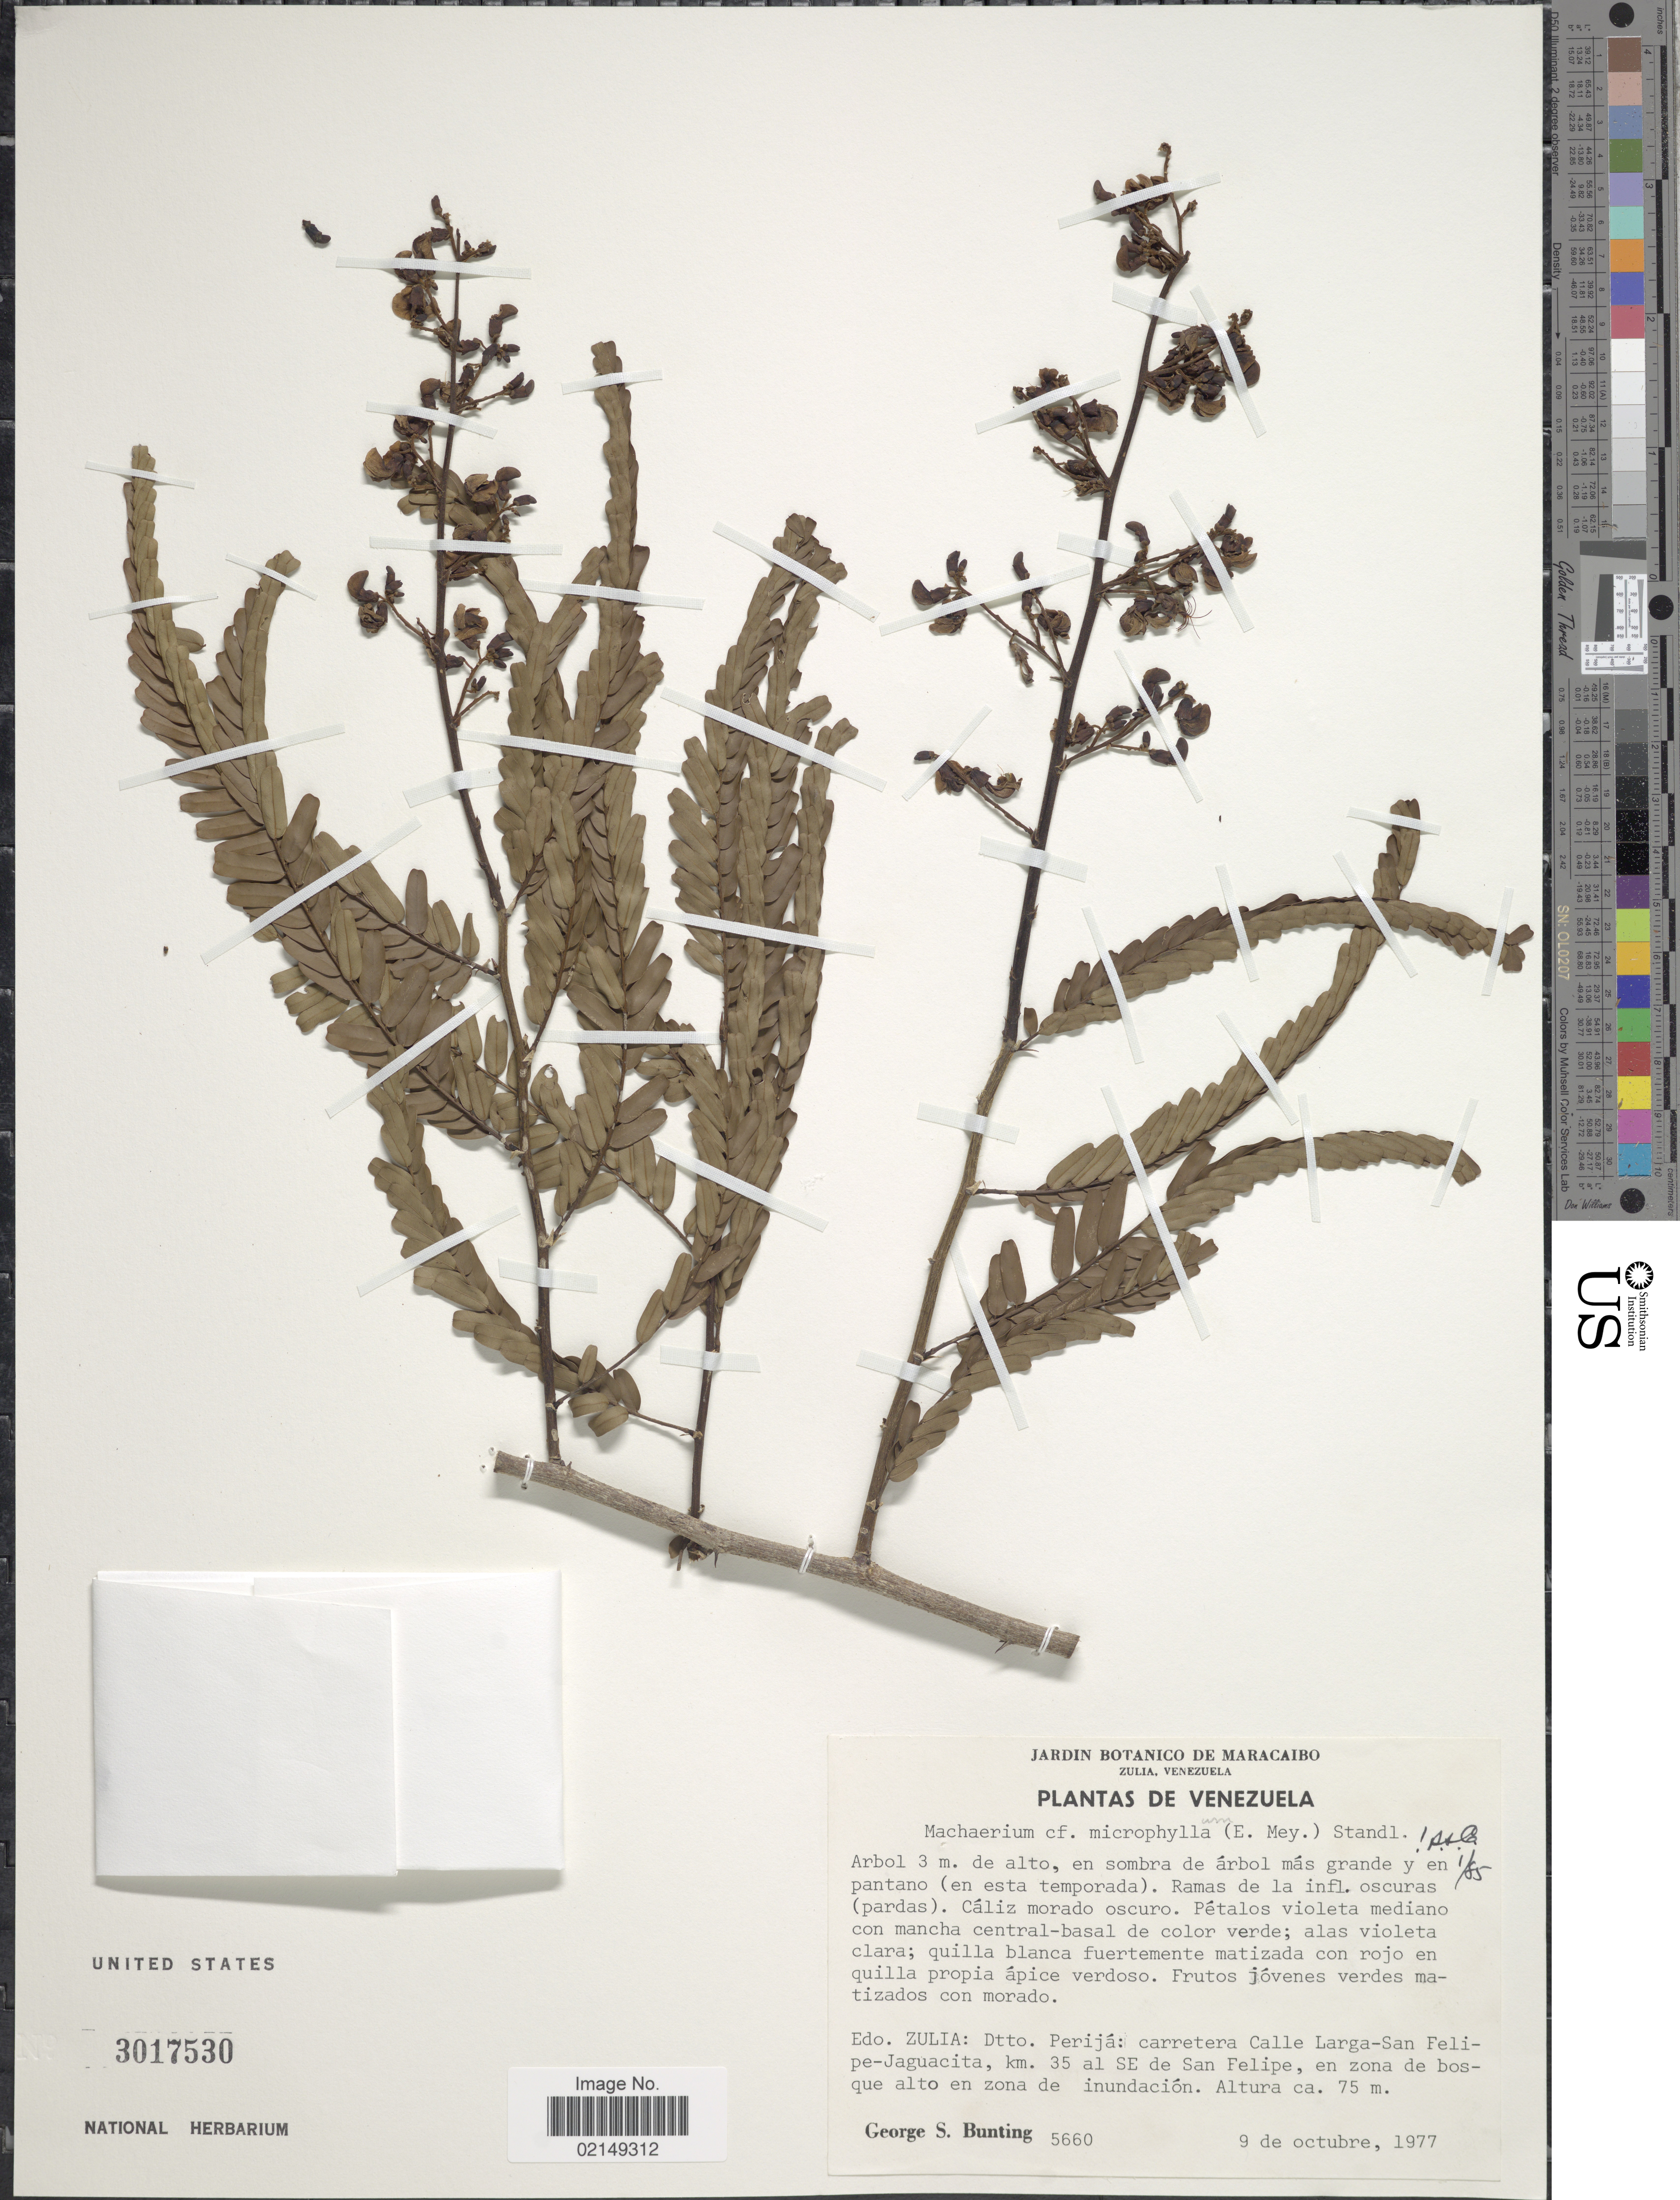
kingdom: Plantae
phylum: Tracheophyta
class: Magnoliopsida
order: Fabales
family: Fabaceae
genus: Machaerium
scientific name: Machaerium microphyllum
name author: Standl.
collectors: G. S. Bunting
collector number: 5660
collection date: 1977-10-09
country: Venezuela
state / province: Zulia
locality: Dtto. Perija: carretera Calle Larga-San Felipe-Jaguacita, km.35 a; SE de San Felipe, en zona de bosque alyo en zona de inundacion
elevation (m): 75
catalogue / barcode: US 3017530